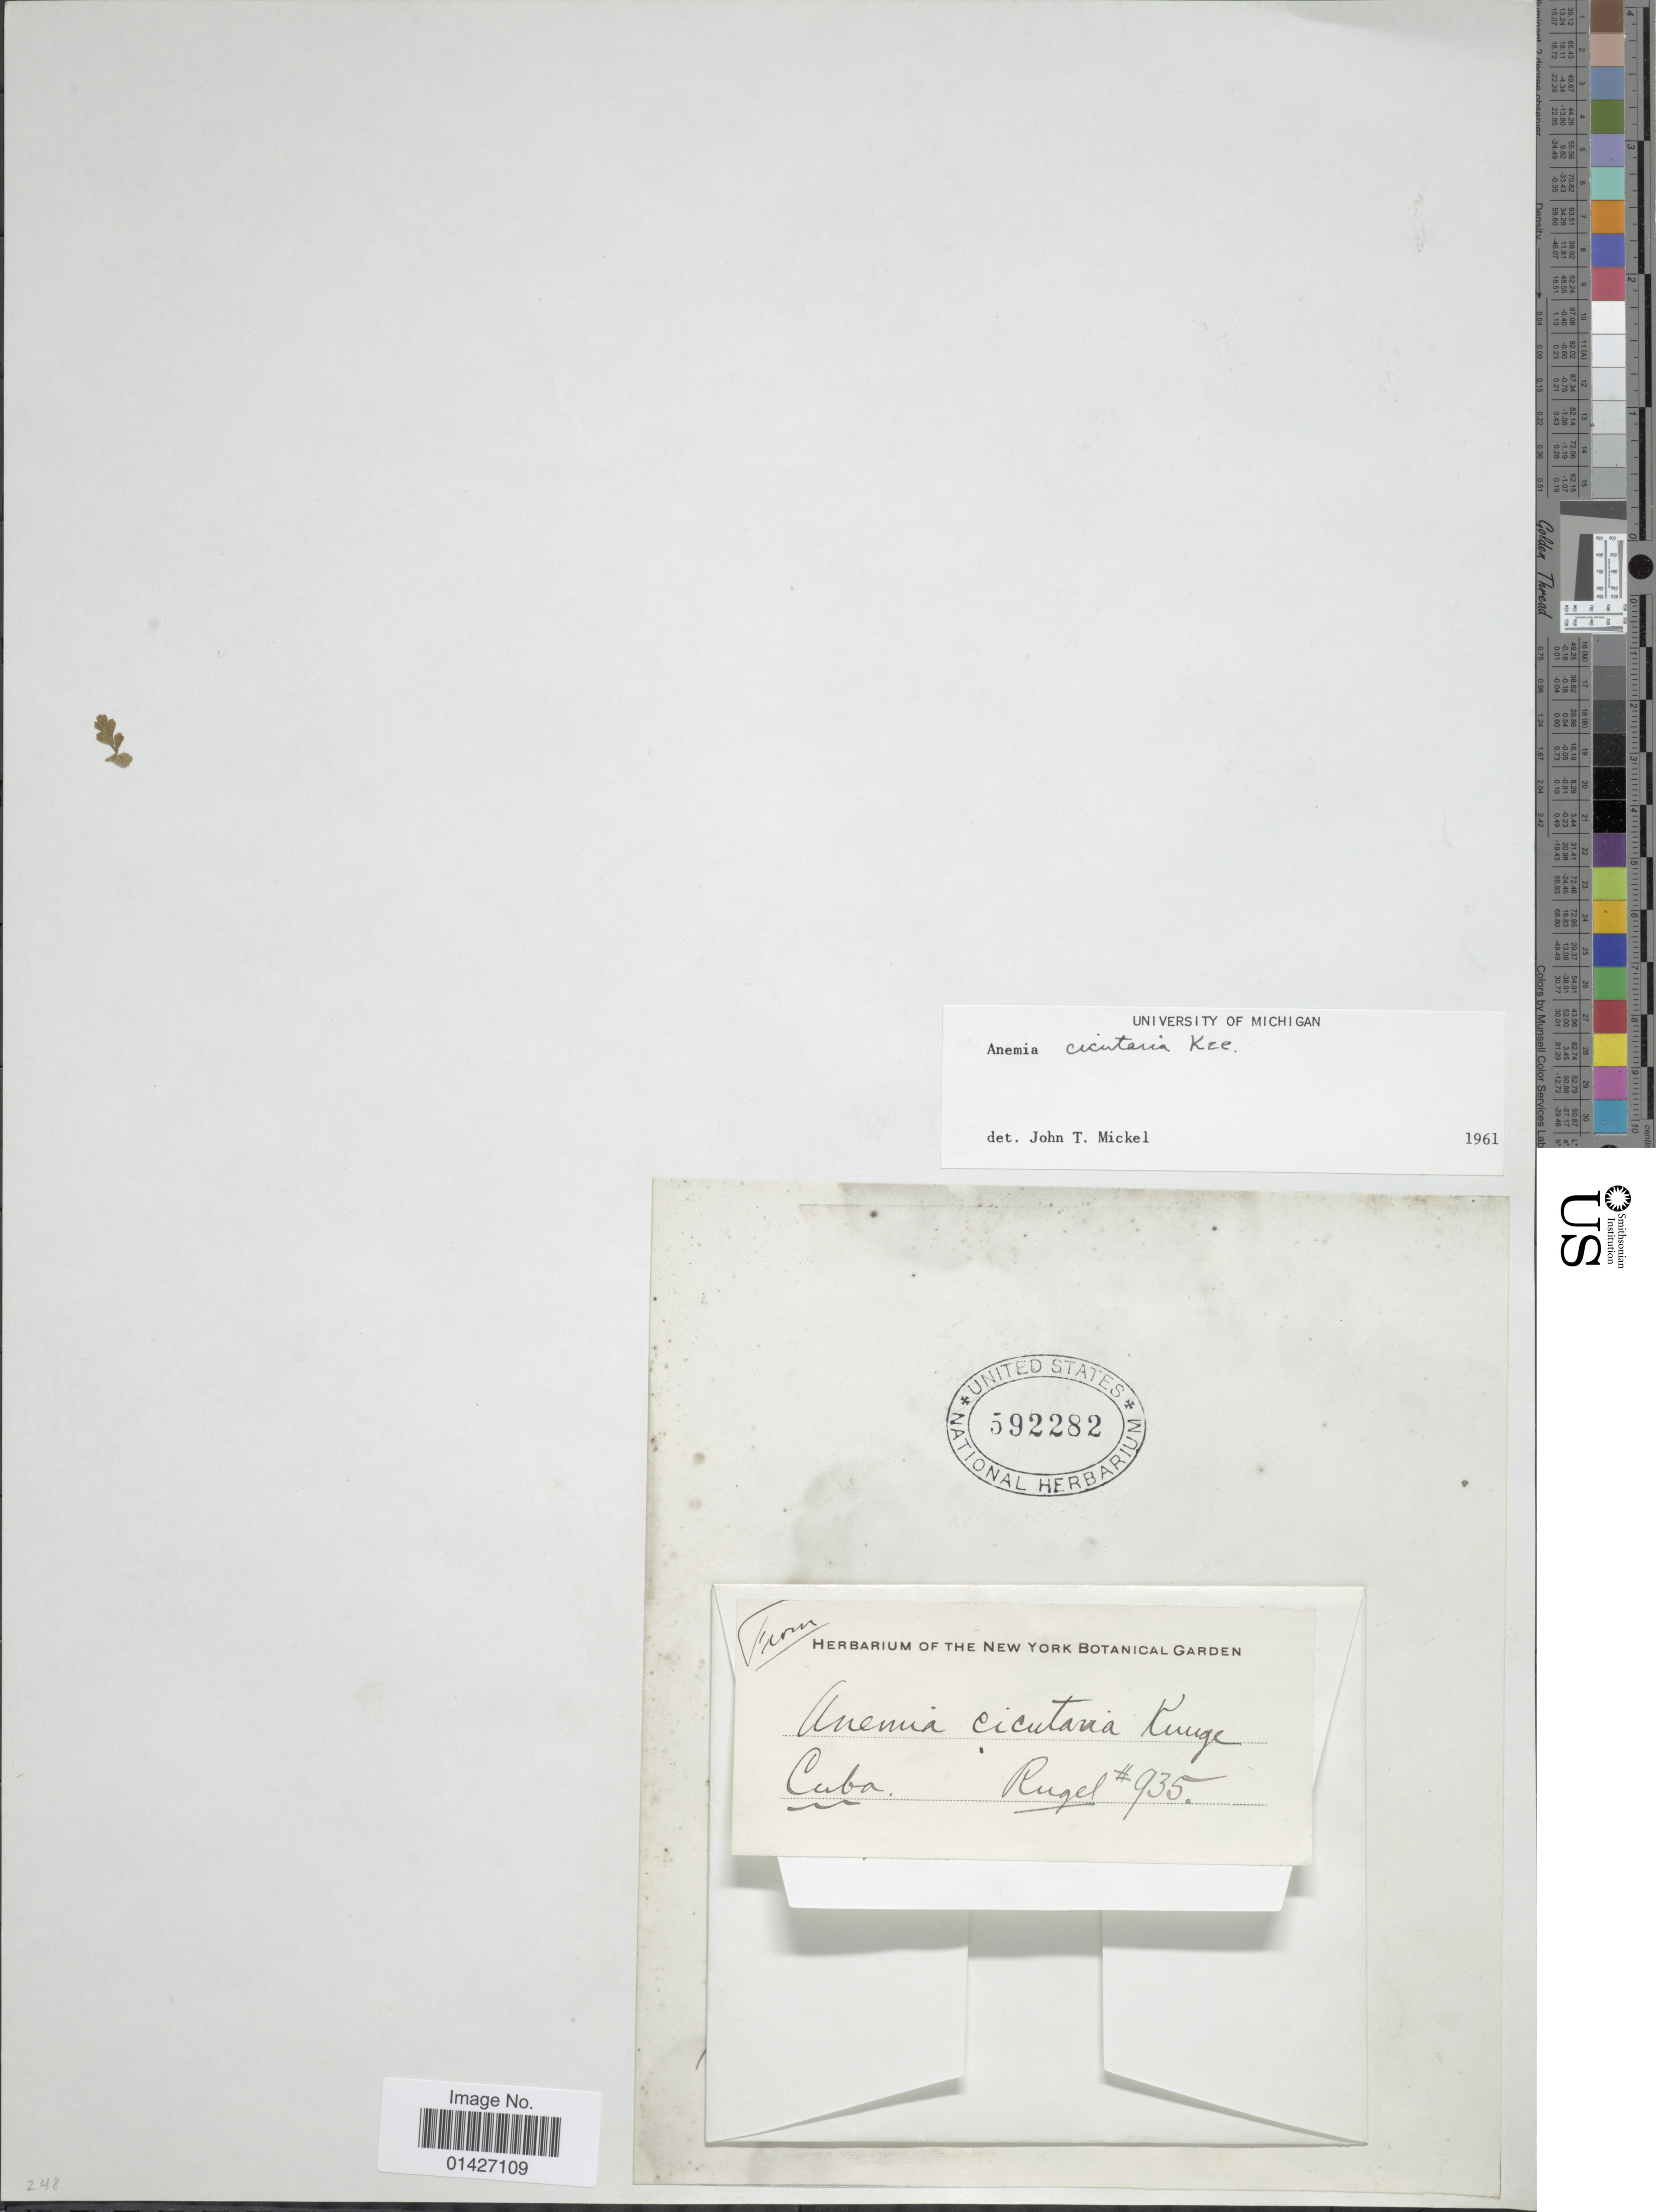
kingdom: Plantae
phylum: Tracheophyta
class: Polypodiopsida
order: Schizaeales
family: Anemiaceae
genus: Anemia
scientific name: Anemia cicutaria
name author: Kunze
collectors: Rugel, --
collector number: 935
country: Cuba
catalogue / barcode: US 592282